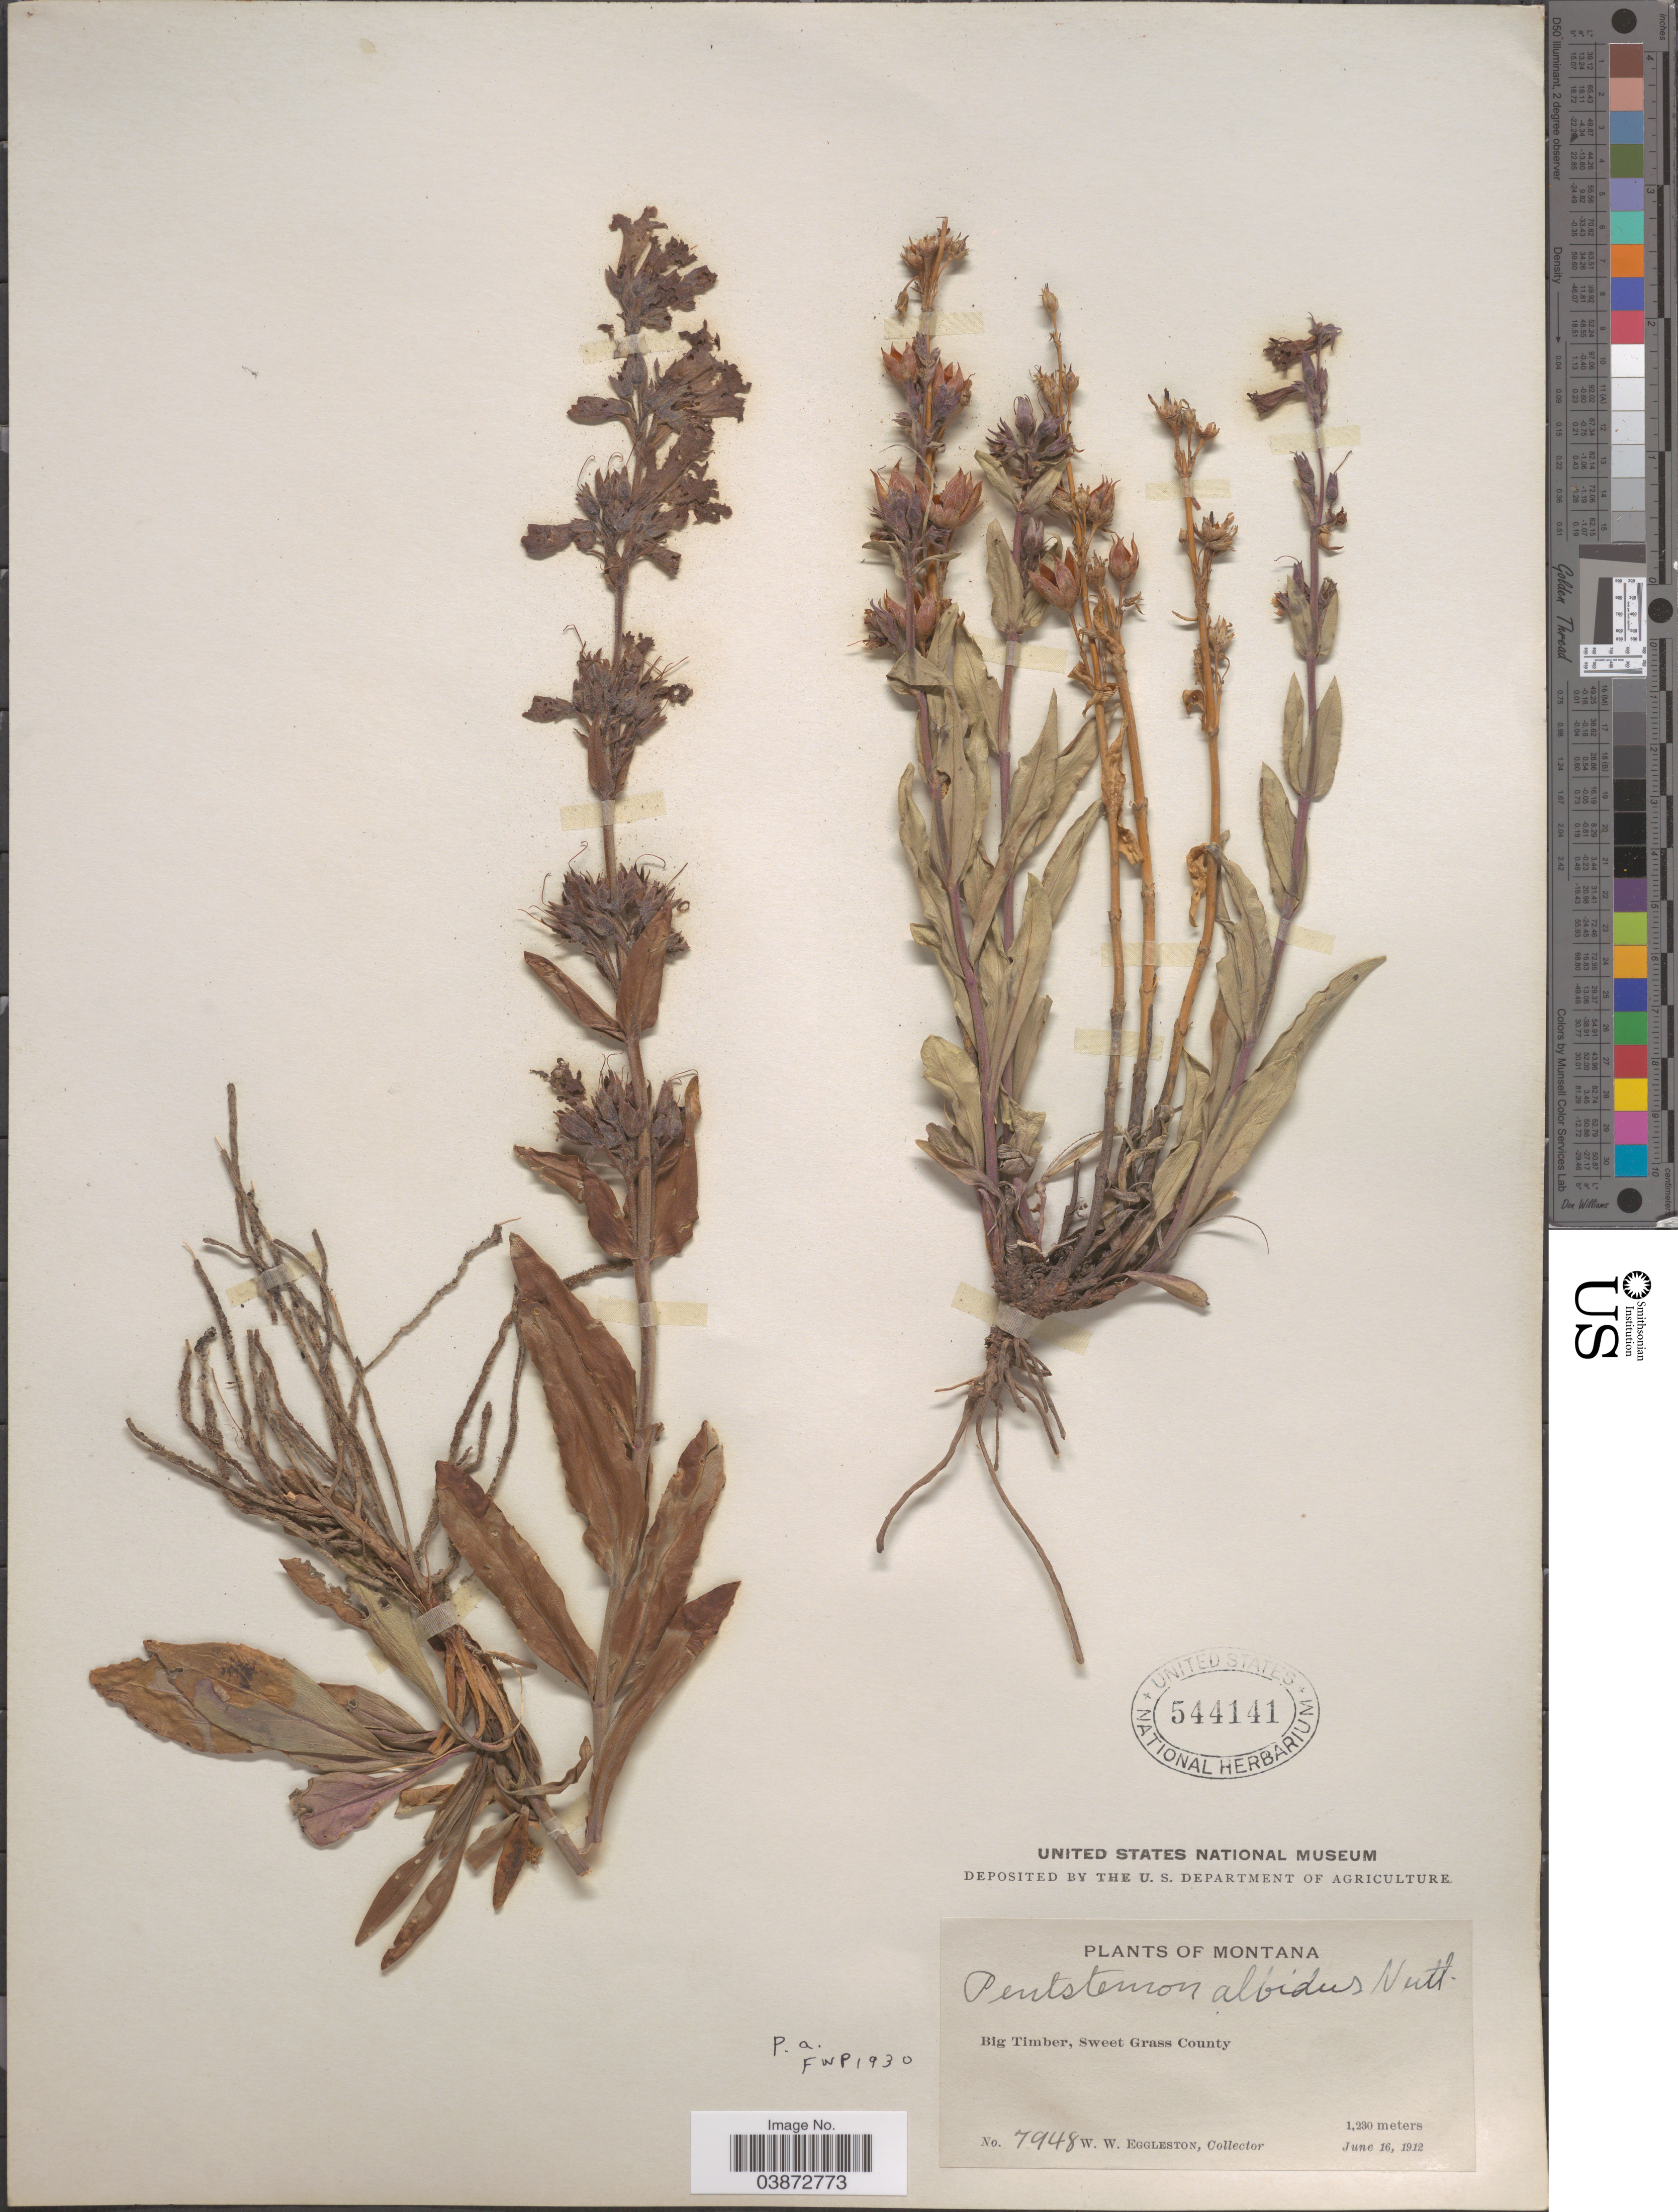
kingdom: Plantae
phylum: Tracheophyta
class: Magnoliopsida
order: Lamiales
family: Plantaginaceae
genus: Penstemon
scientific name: Penstemon albidus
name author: Nutt.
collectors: W. W. Eggleston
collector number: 7948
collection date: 1912-06-16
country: United States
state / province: Montana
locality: Big Timber, Sweet Grass County.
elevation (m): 1230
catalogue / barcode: US 544141